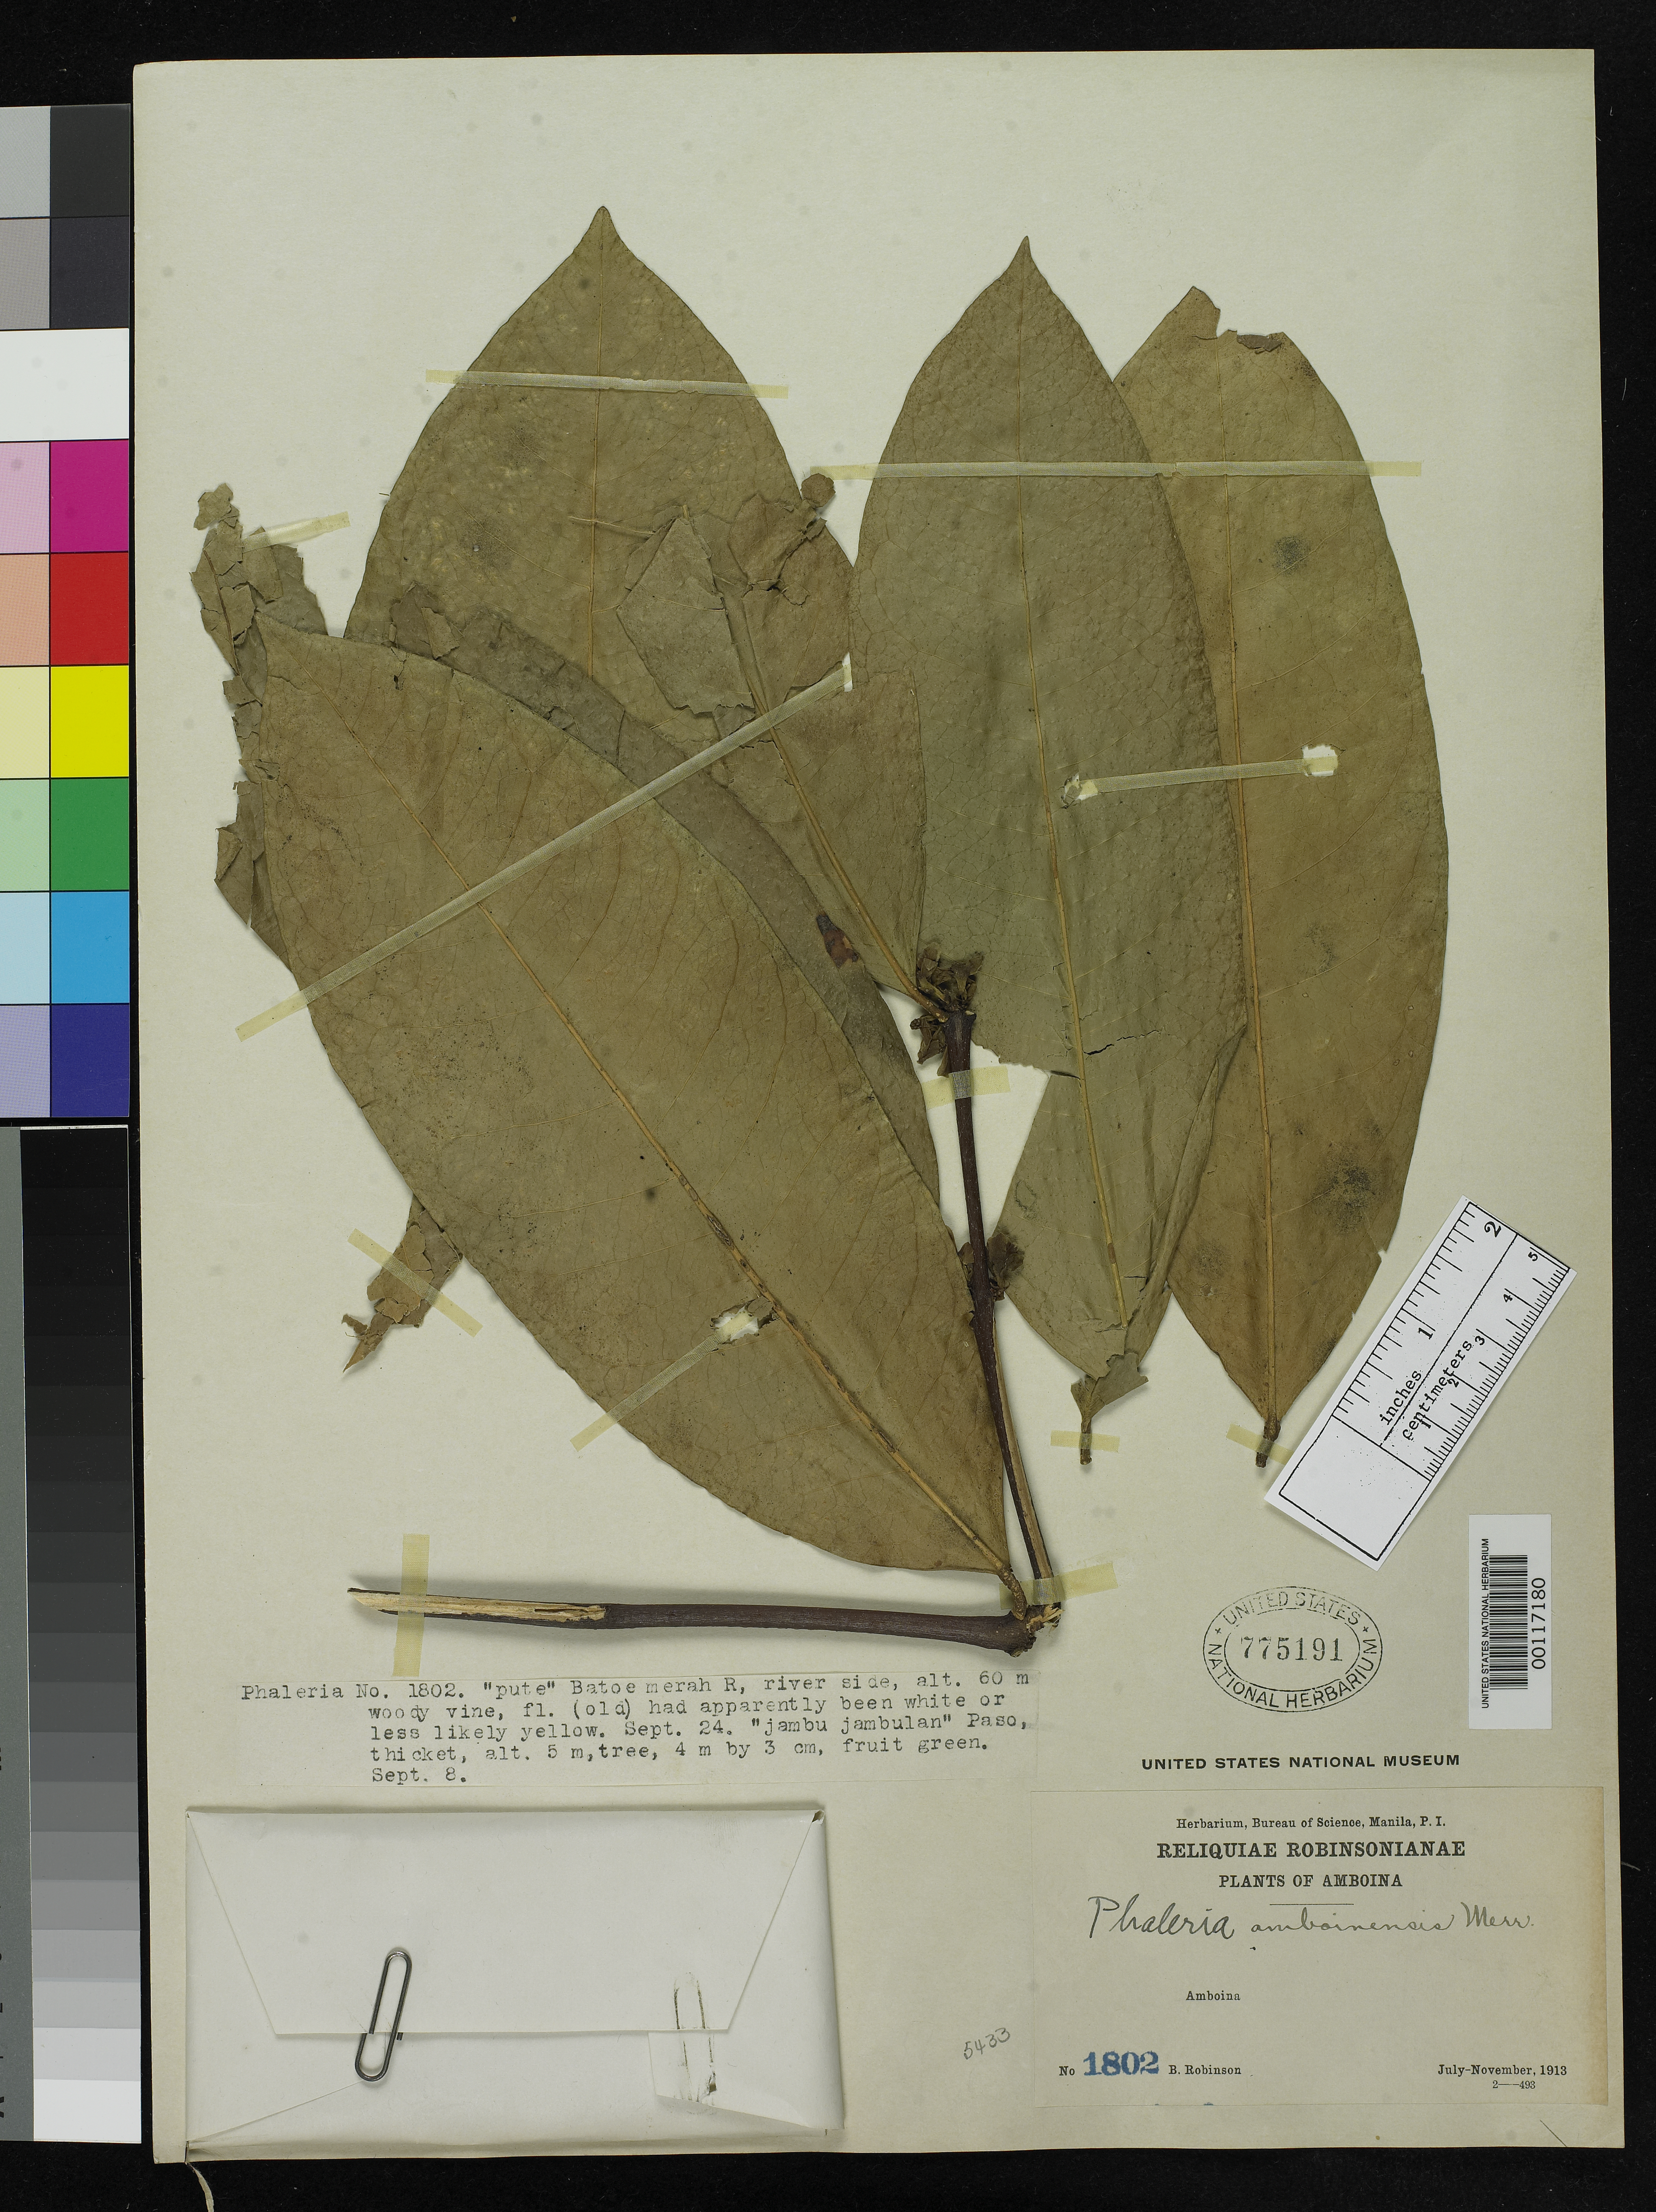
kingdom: Plantae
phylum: Tracheophyta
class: Magnoliopsida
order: Malvales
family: Thymelaeaceae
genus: Phaleria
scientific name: Phaleria amboinensis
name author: Merr.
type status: Isotype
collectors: C. Robinson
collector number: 1802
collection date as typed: Sep 1913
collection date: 1913-09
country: Indonesia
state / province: Maluku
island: Amboina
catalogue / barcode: US 775191